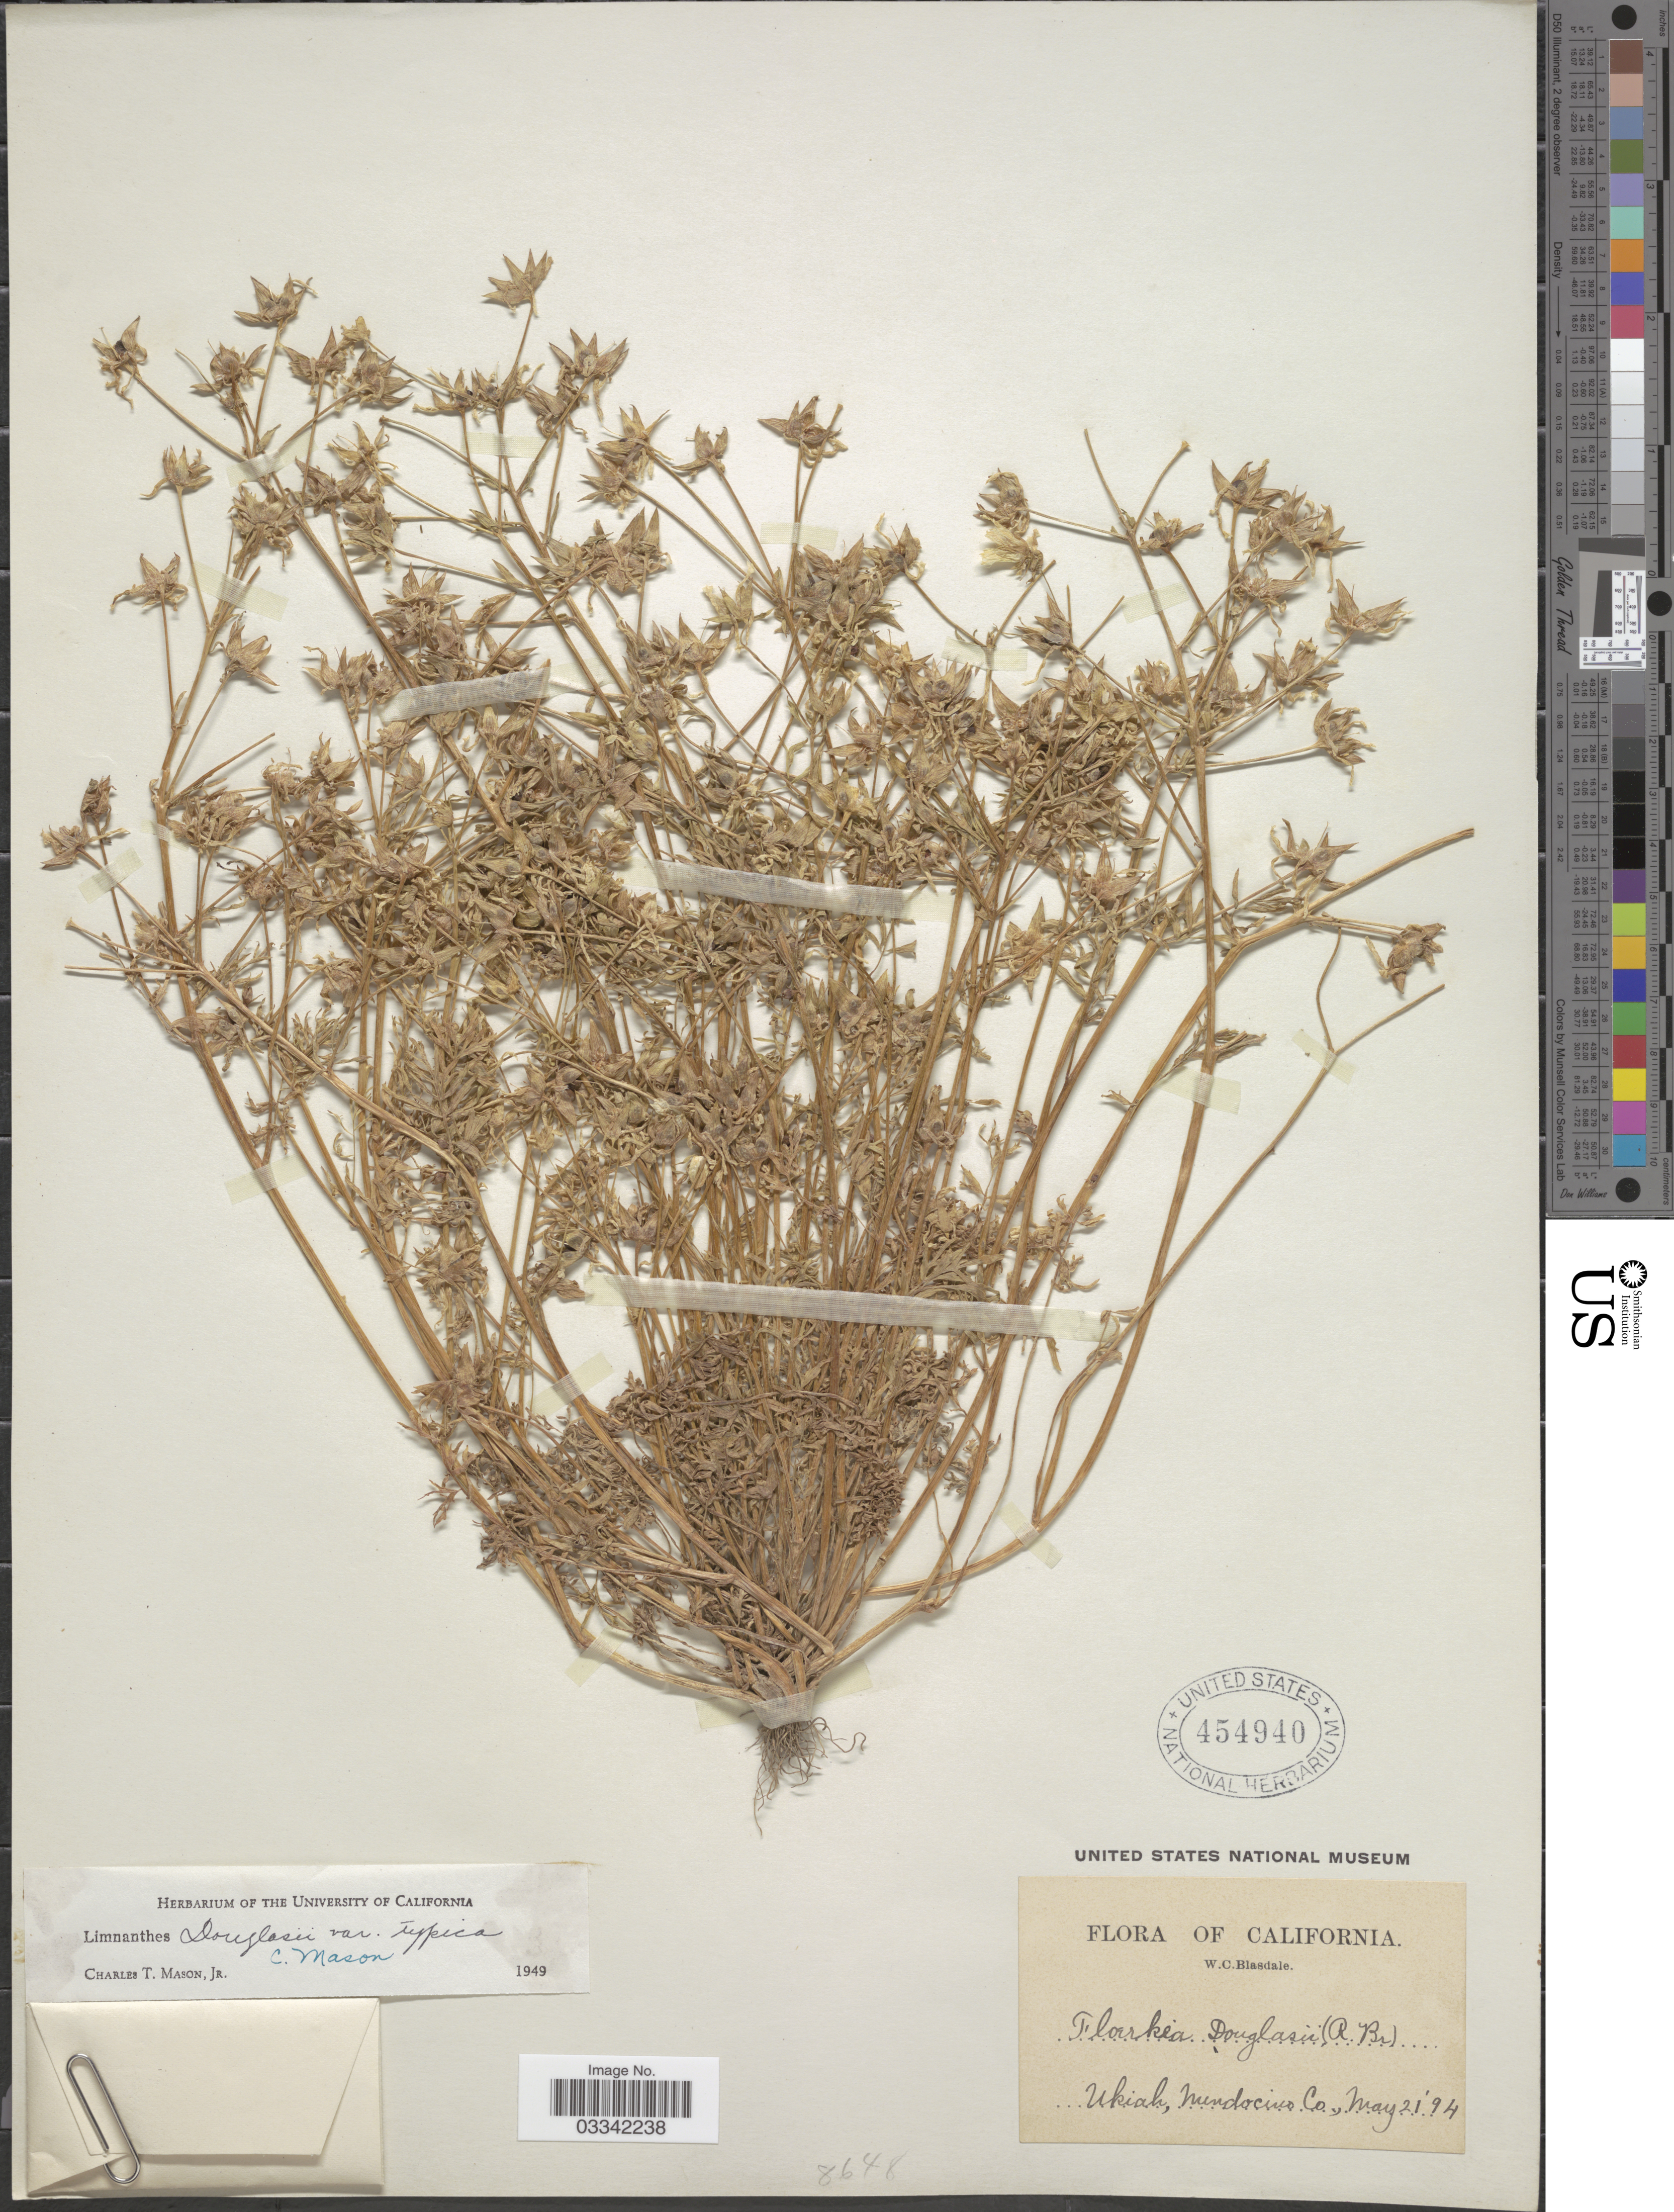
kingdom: Plantae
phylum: Tracheophyta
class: Magnoliopsida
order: Brassicales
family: Limnanthaceae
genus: Limnanthes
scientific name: Limnanthes douglasii var. douglasii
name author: R. Br.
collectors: W. Blasdale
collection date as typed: Transcribed d/m/y: 21/5/94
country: United States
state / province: California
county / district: Mendocino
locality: Ukiah, Mendocino Co.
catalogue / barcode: US 454940